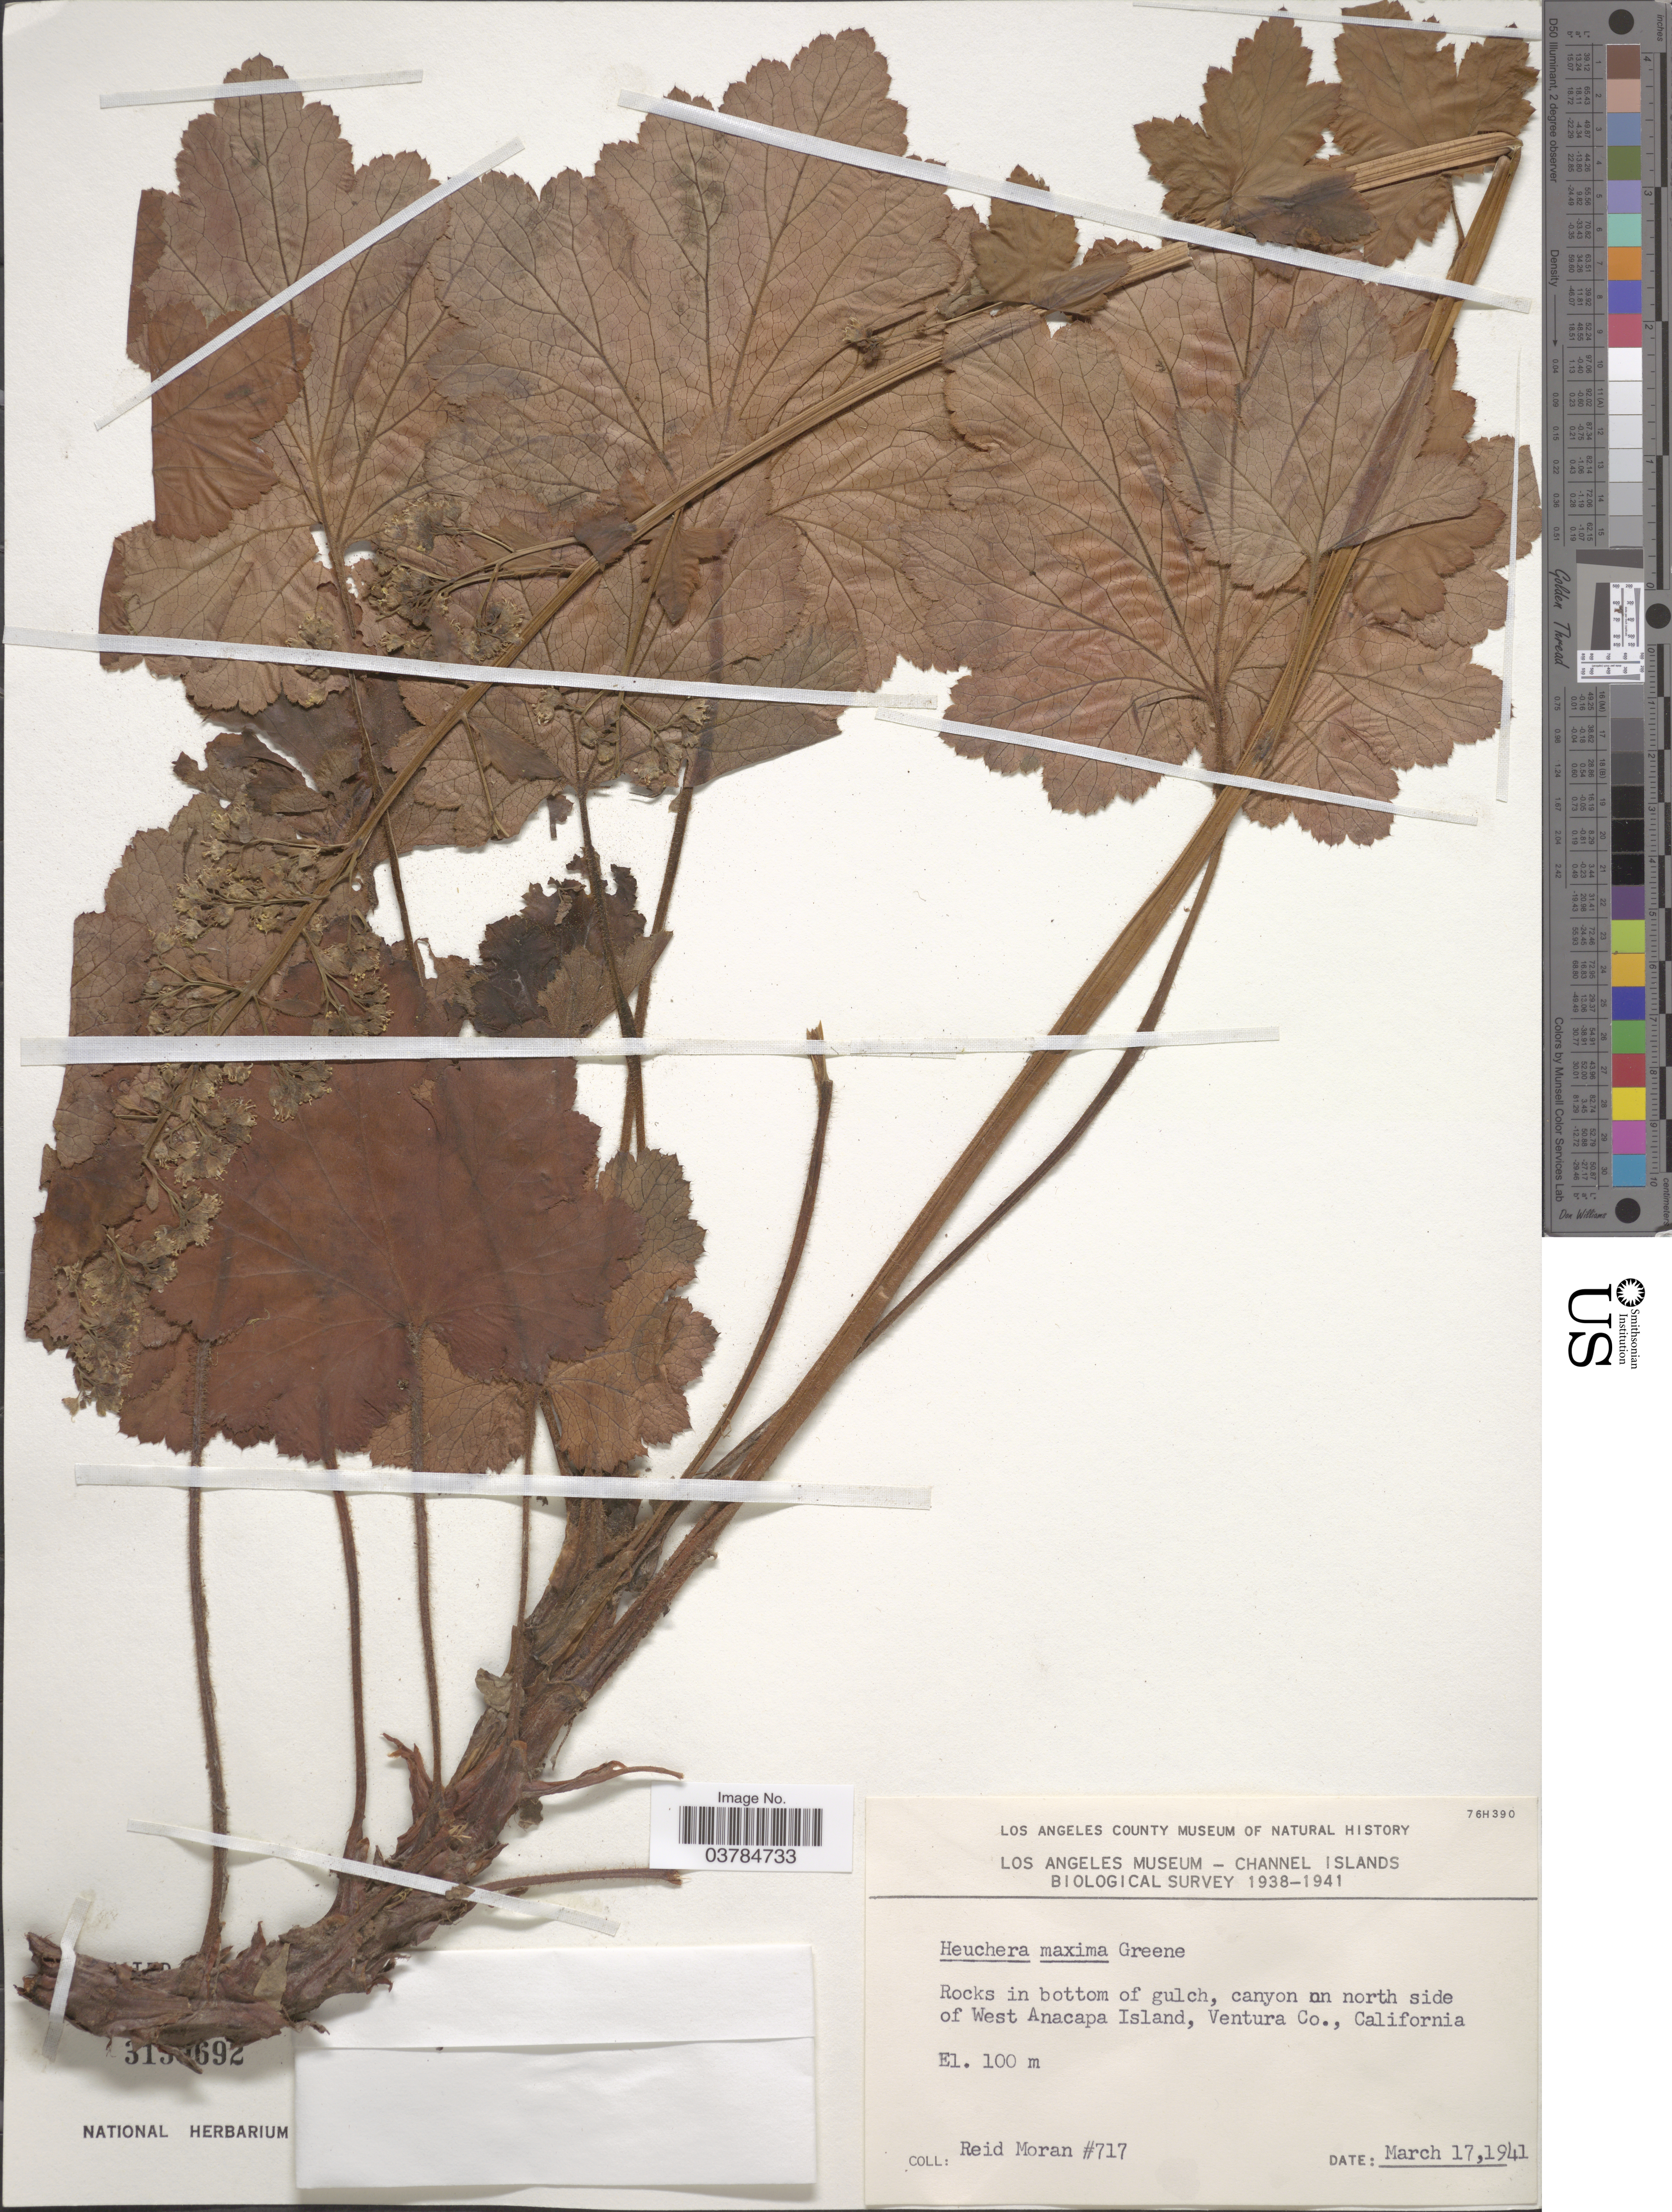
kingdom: Plantae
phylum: Tracheophyta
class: Magnoliopsida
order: Saxifragales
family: Saxifragaceae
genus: Heuchera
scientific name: Heuchera maxima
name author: Greene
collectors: R. Moran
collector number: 717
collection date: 1941-03-17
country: United States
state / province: California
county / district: Los Angeles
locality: Los Angeles Museum- Channel Islands Biological Survey 1938-1941. Rocks in bottom of gulch, canyon on north side of West Anacapa Island, Ventura Co.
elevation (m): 100